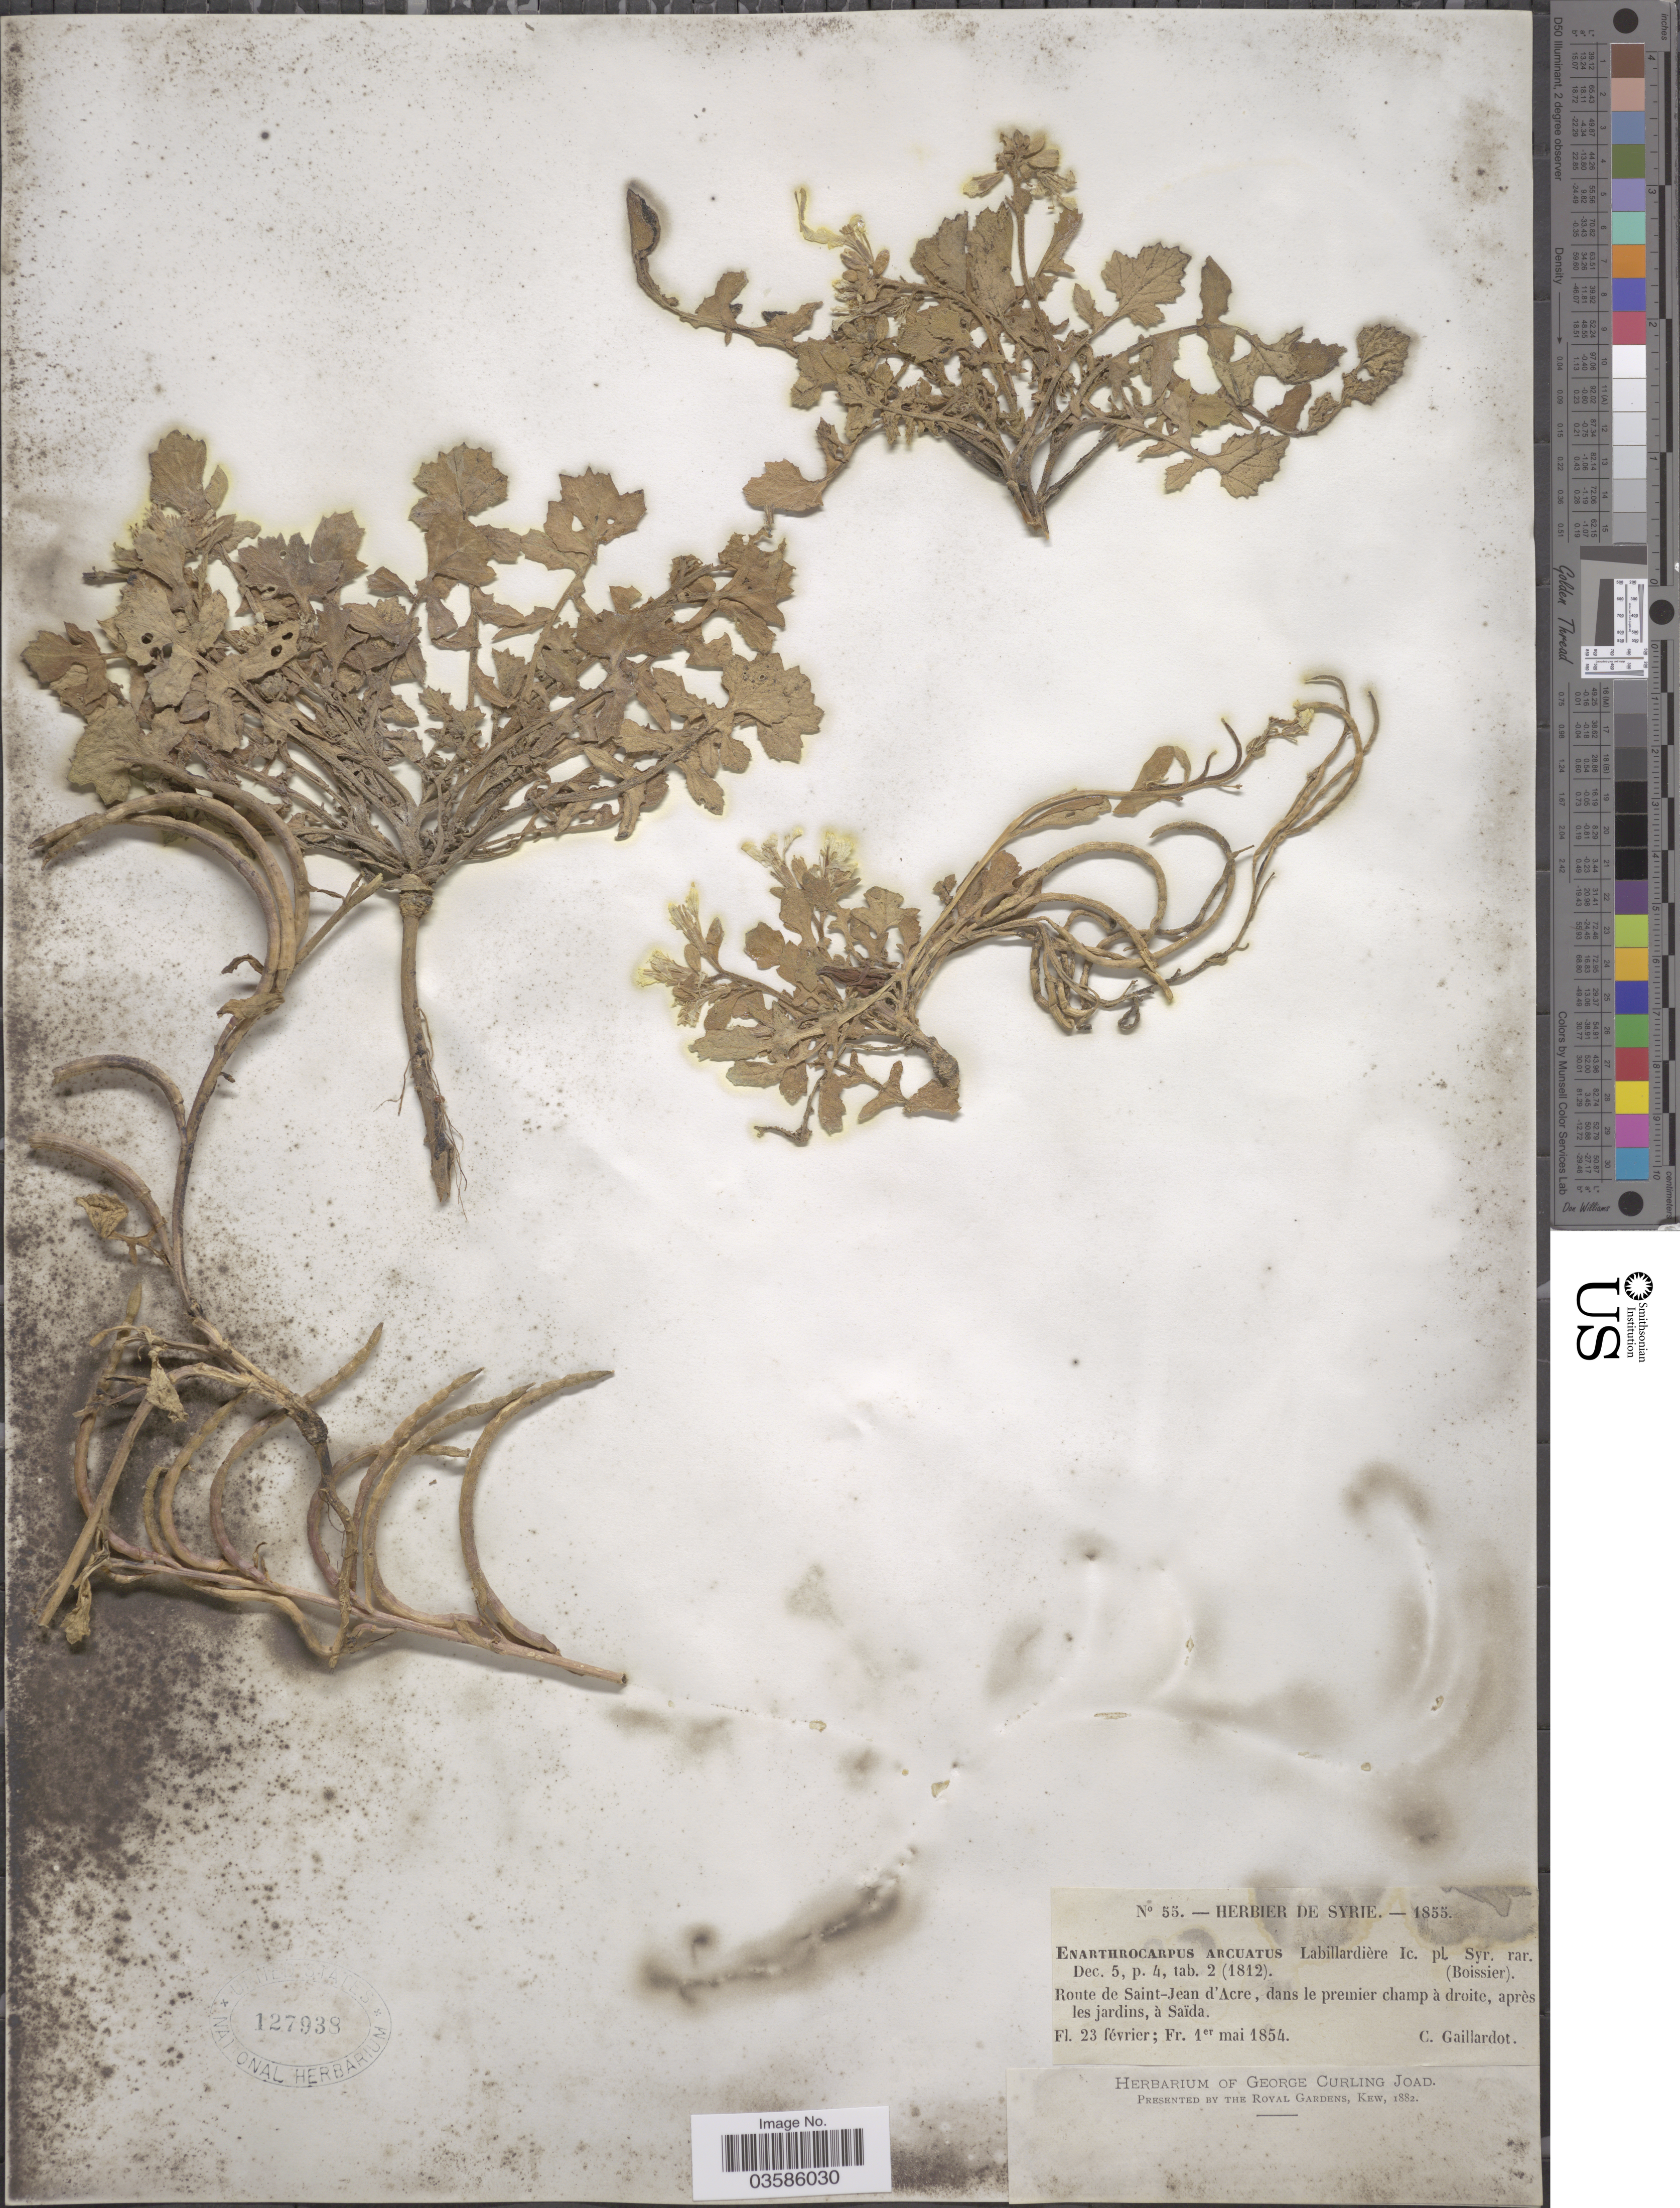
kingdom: Plantae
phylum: Tracheophyta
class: Magnoliopsida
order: Brassicales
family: Brassicaceae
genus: Enarthrocarpus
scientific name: Enarthrocarpus arcuatus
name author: Labill.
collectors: C. Gaillardot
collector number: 55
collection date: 1854-02-23/1854-05-01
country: Syria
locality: Route de Saint-Jean d'Acre, dans le premier champ à droite, après les jardins, à Saïda.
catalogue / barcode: US 127938